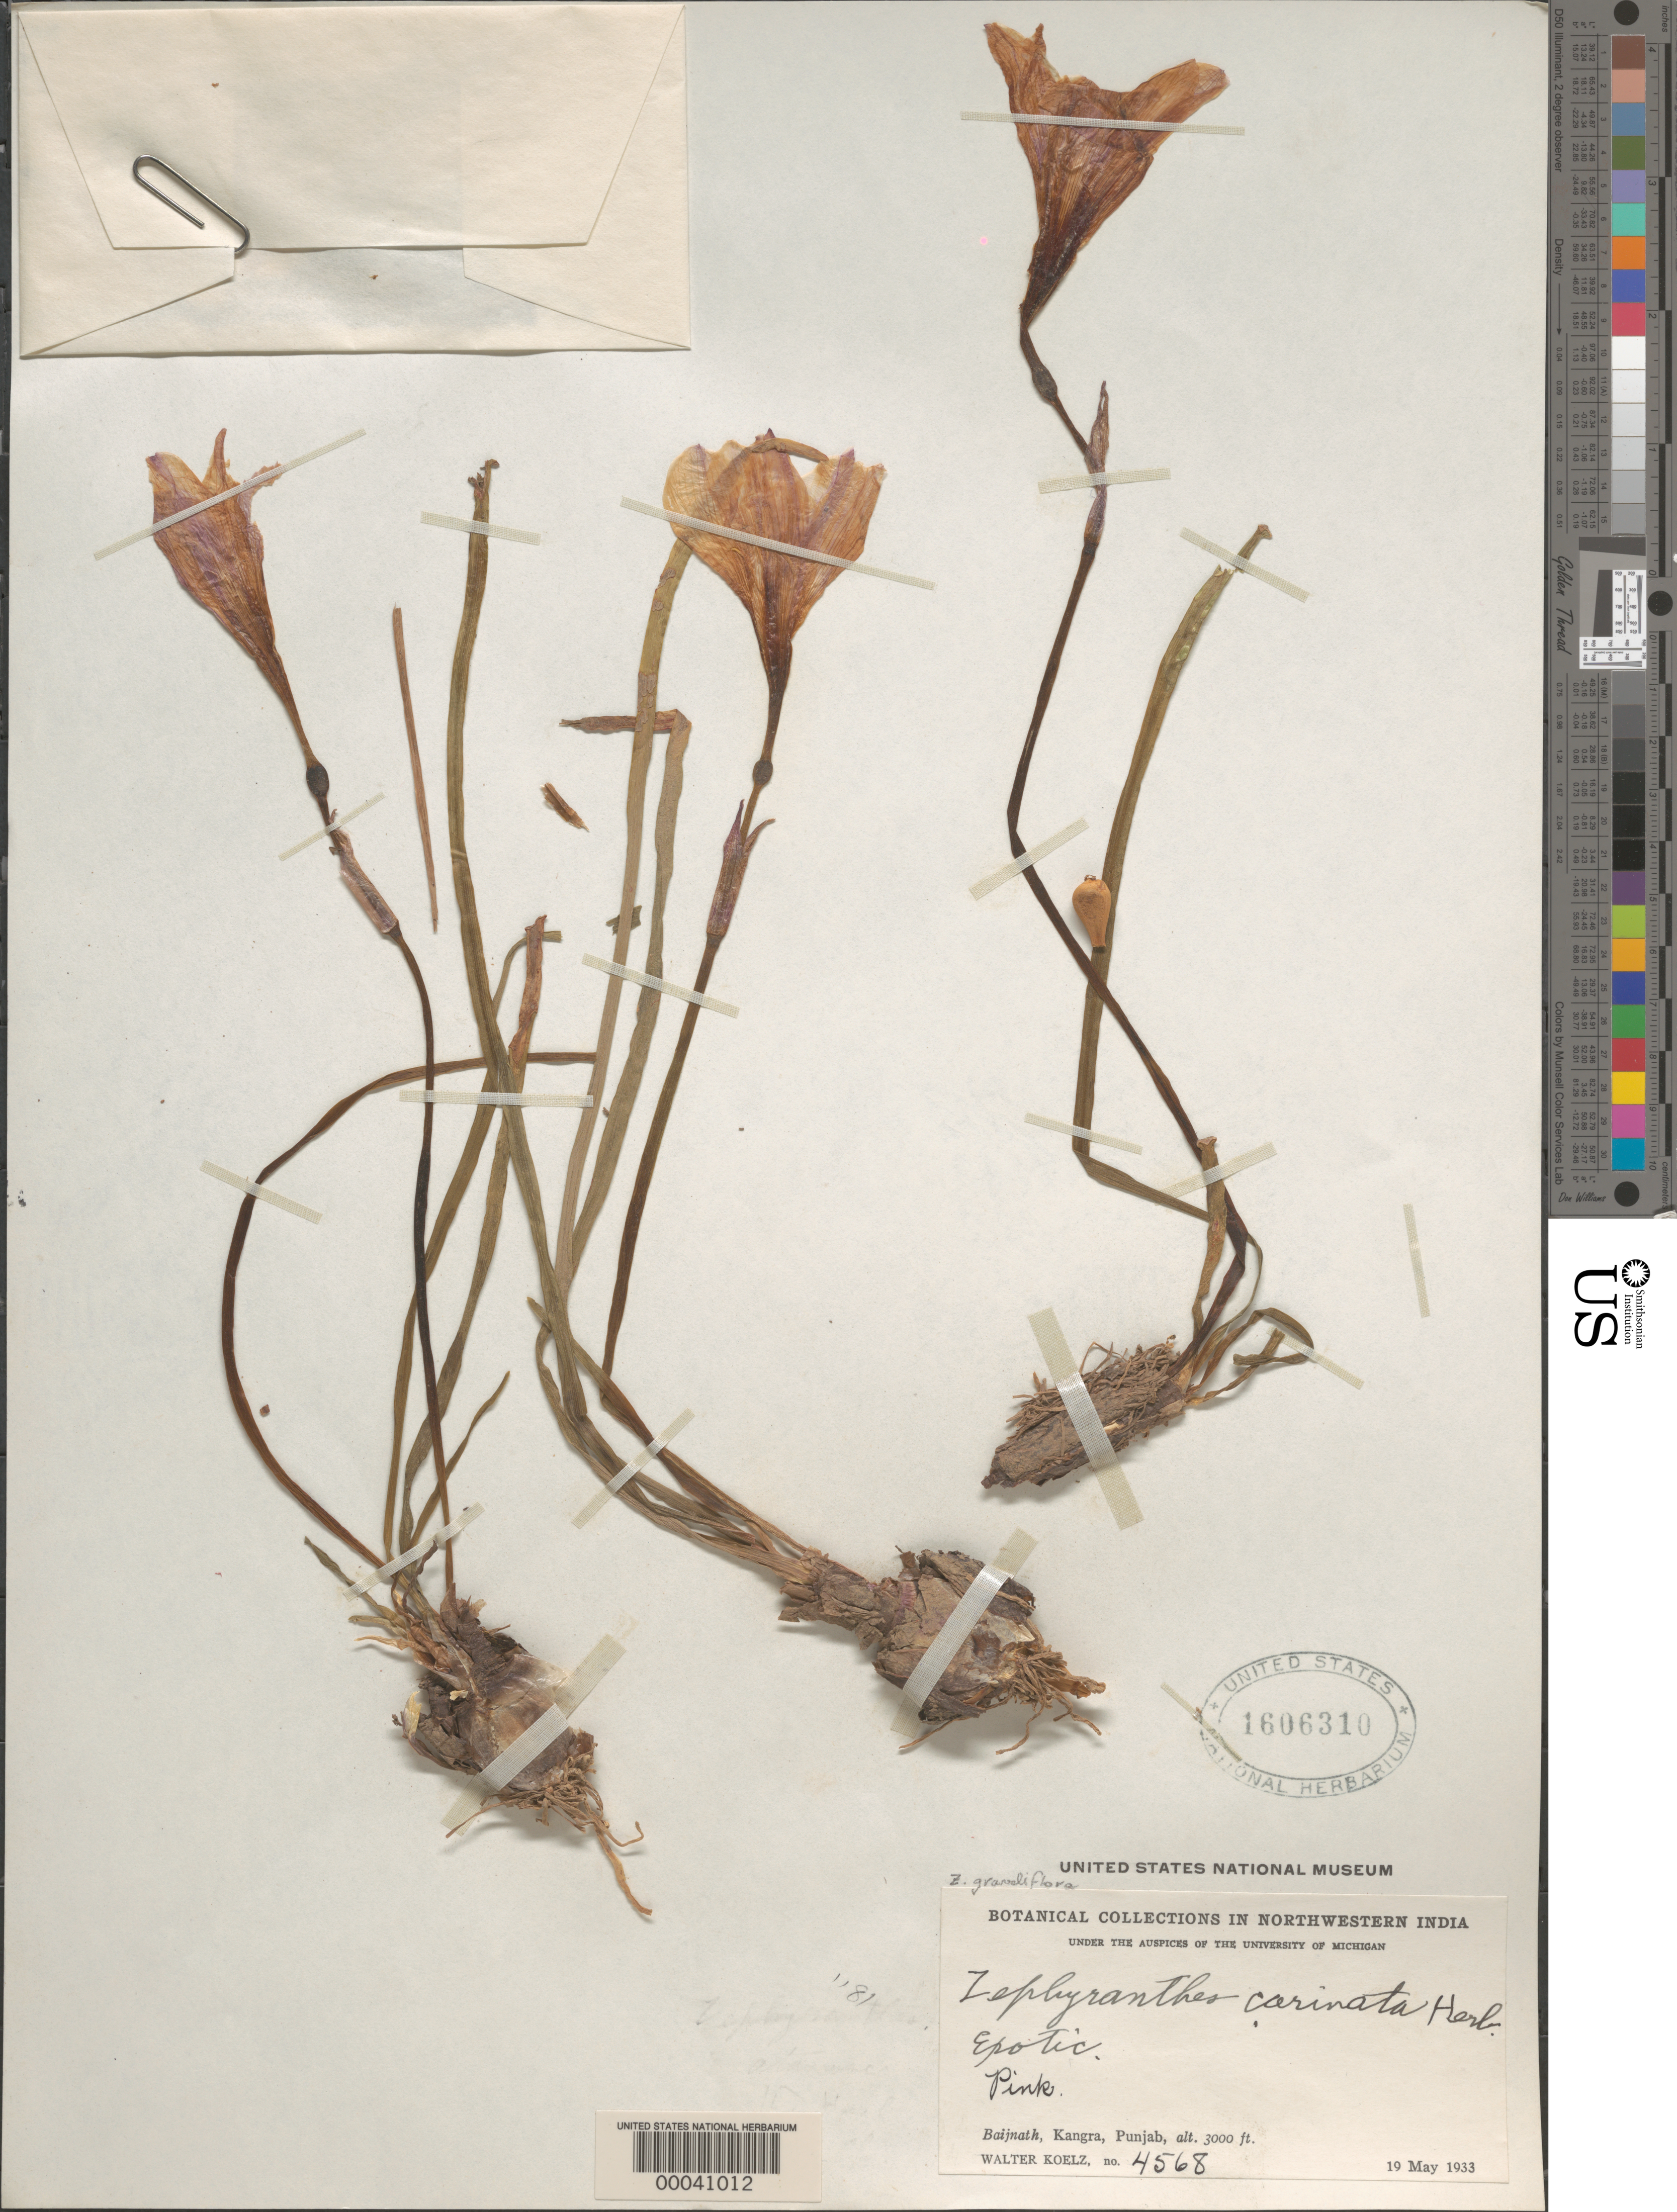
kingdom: Plantae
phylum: Tracheophyta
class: Liliopsida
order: Asparagales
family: Amaryllidaceae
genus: Zephyranthes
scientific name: Zephyranthes grandiflora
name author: Lindl.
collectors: W. N. Koelz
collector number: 4568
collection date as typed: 19 May 1933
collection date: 1933-05-19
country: India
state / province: Himachal Pradesh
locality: Kangra, baijnath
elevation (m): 914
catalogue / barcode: US 1606310